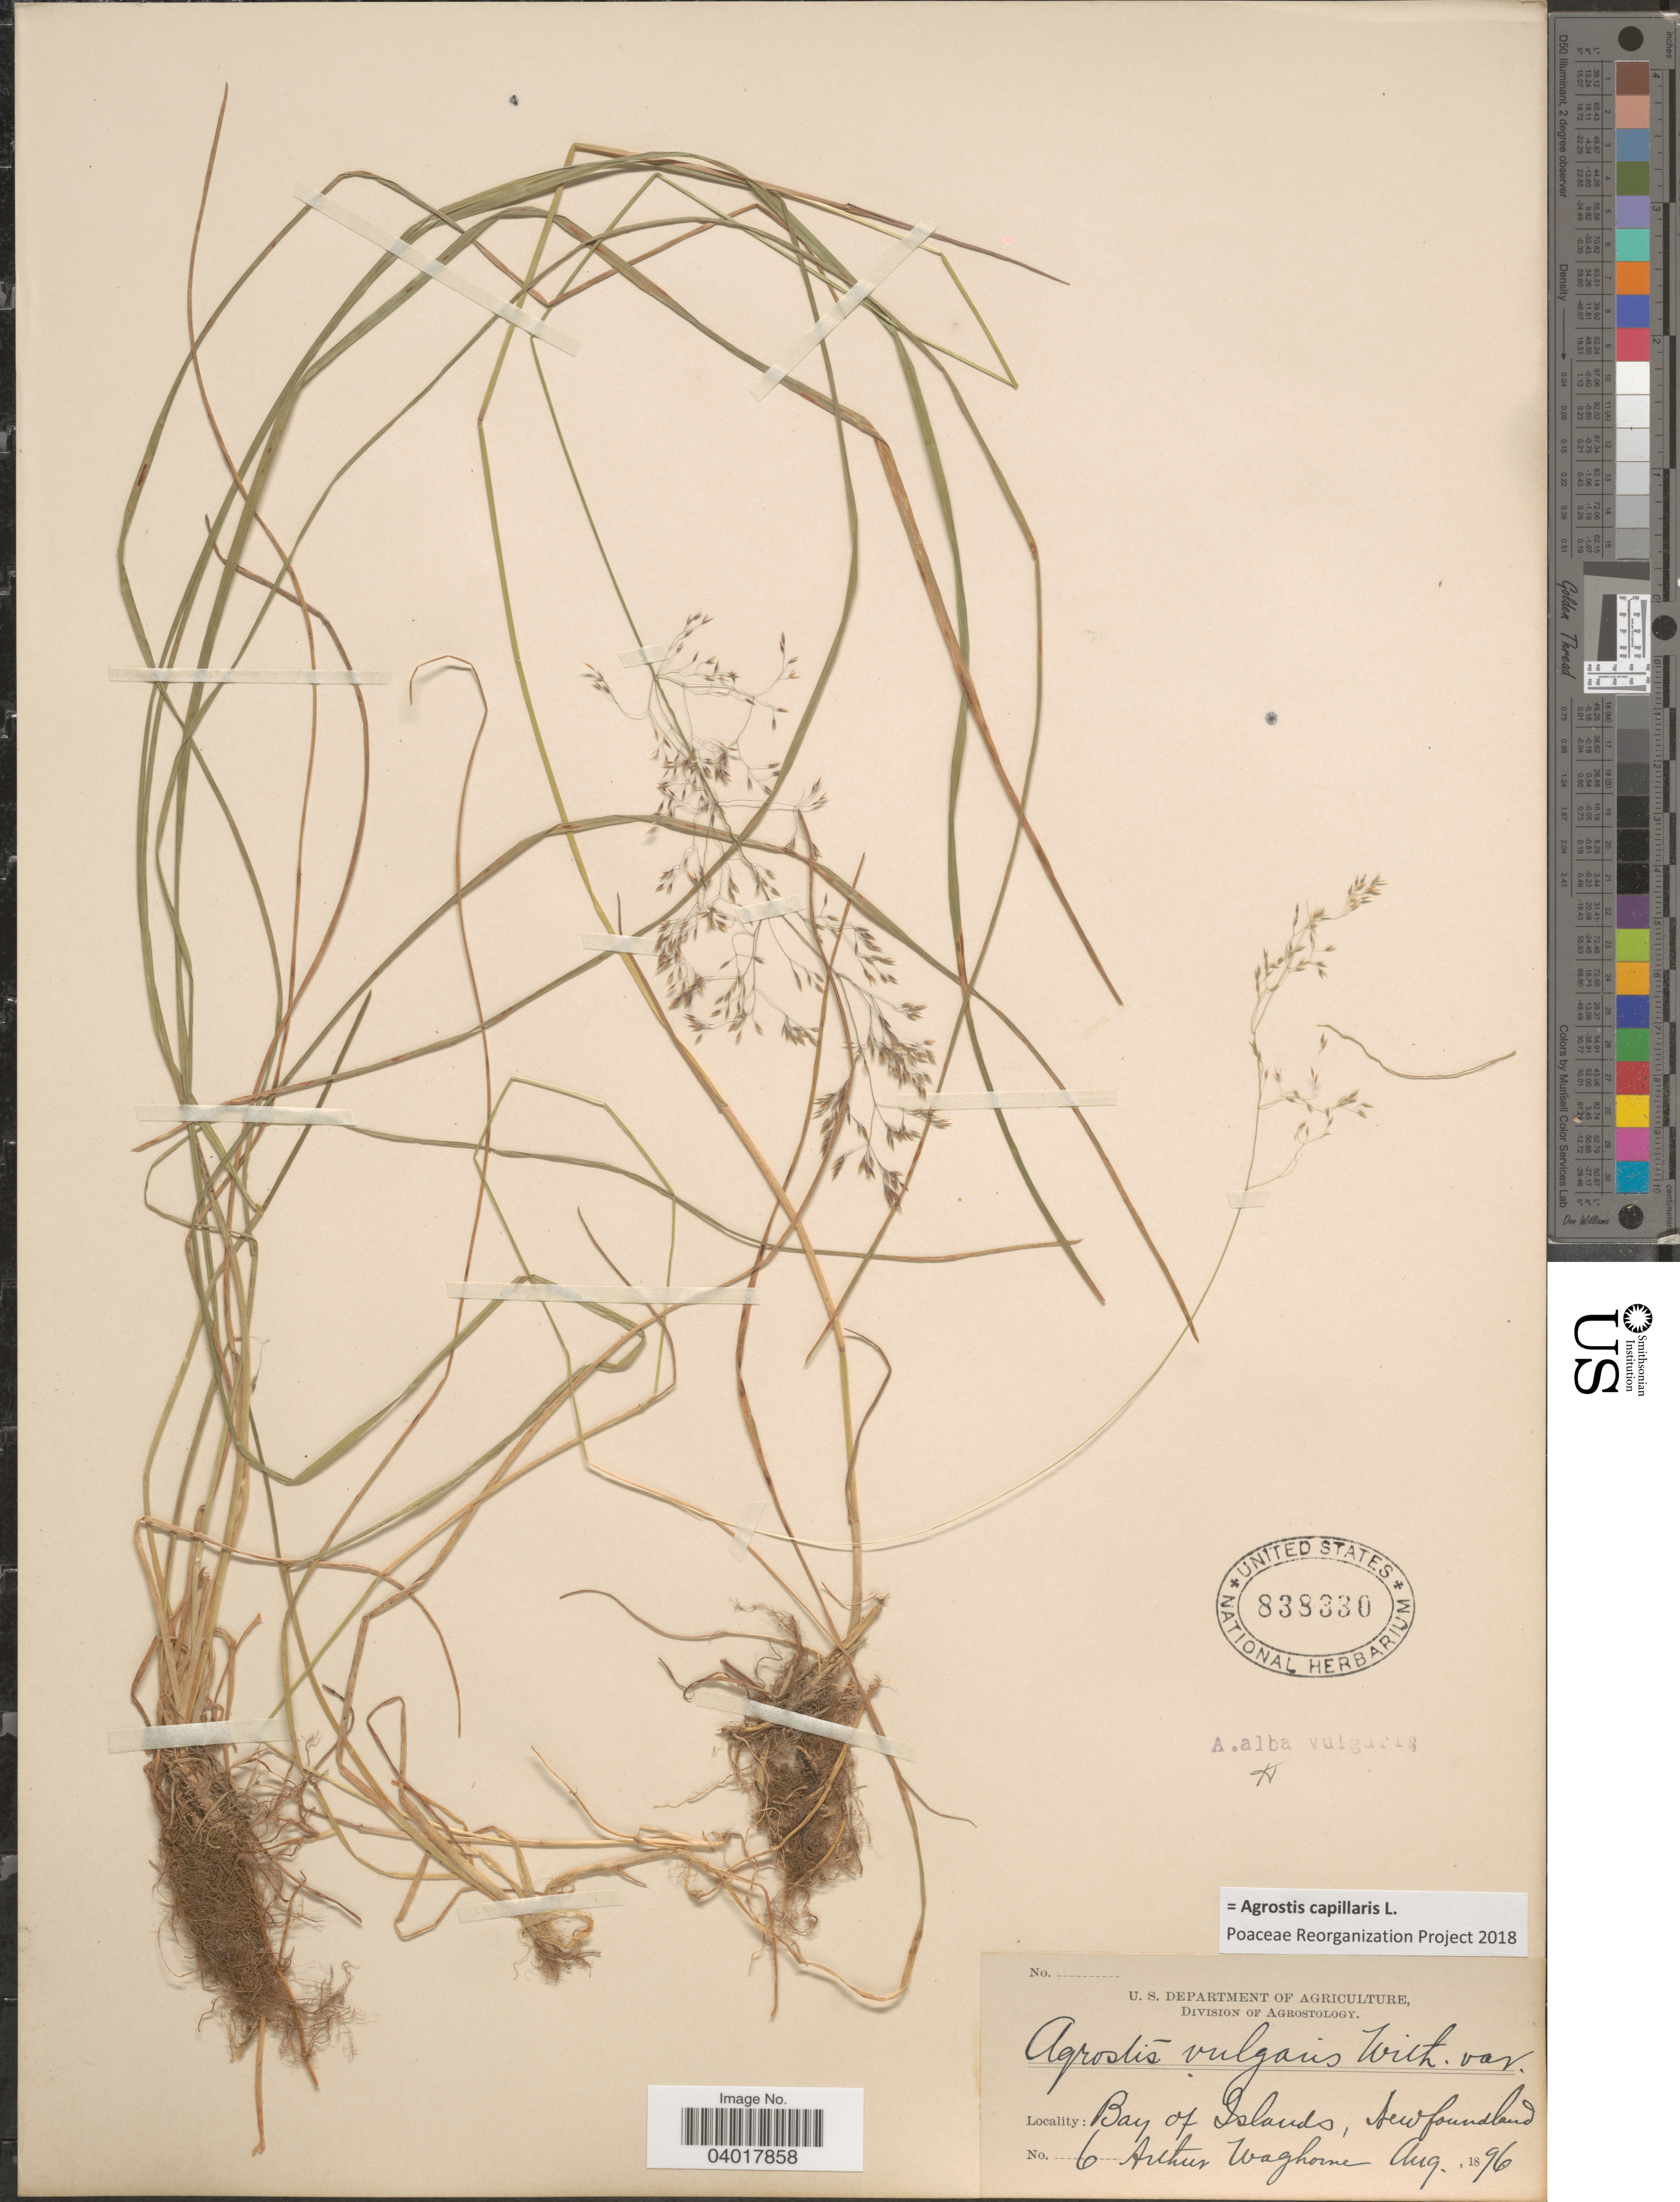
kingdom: Plantae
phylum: Tracheophyta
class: Liliopsida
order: Poales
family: Poaceae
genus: Agrostis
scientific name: Agrostis capillaris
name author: L.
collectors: A. Waghorne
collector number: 6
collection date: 1896-08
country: Canada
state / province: Newfoundland and Labrador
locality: Bay of Islands.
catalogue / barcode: US 838330